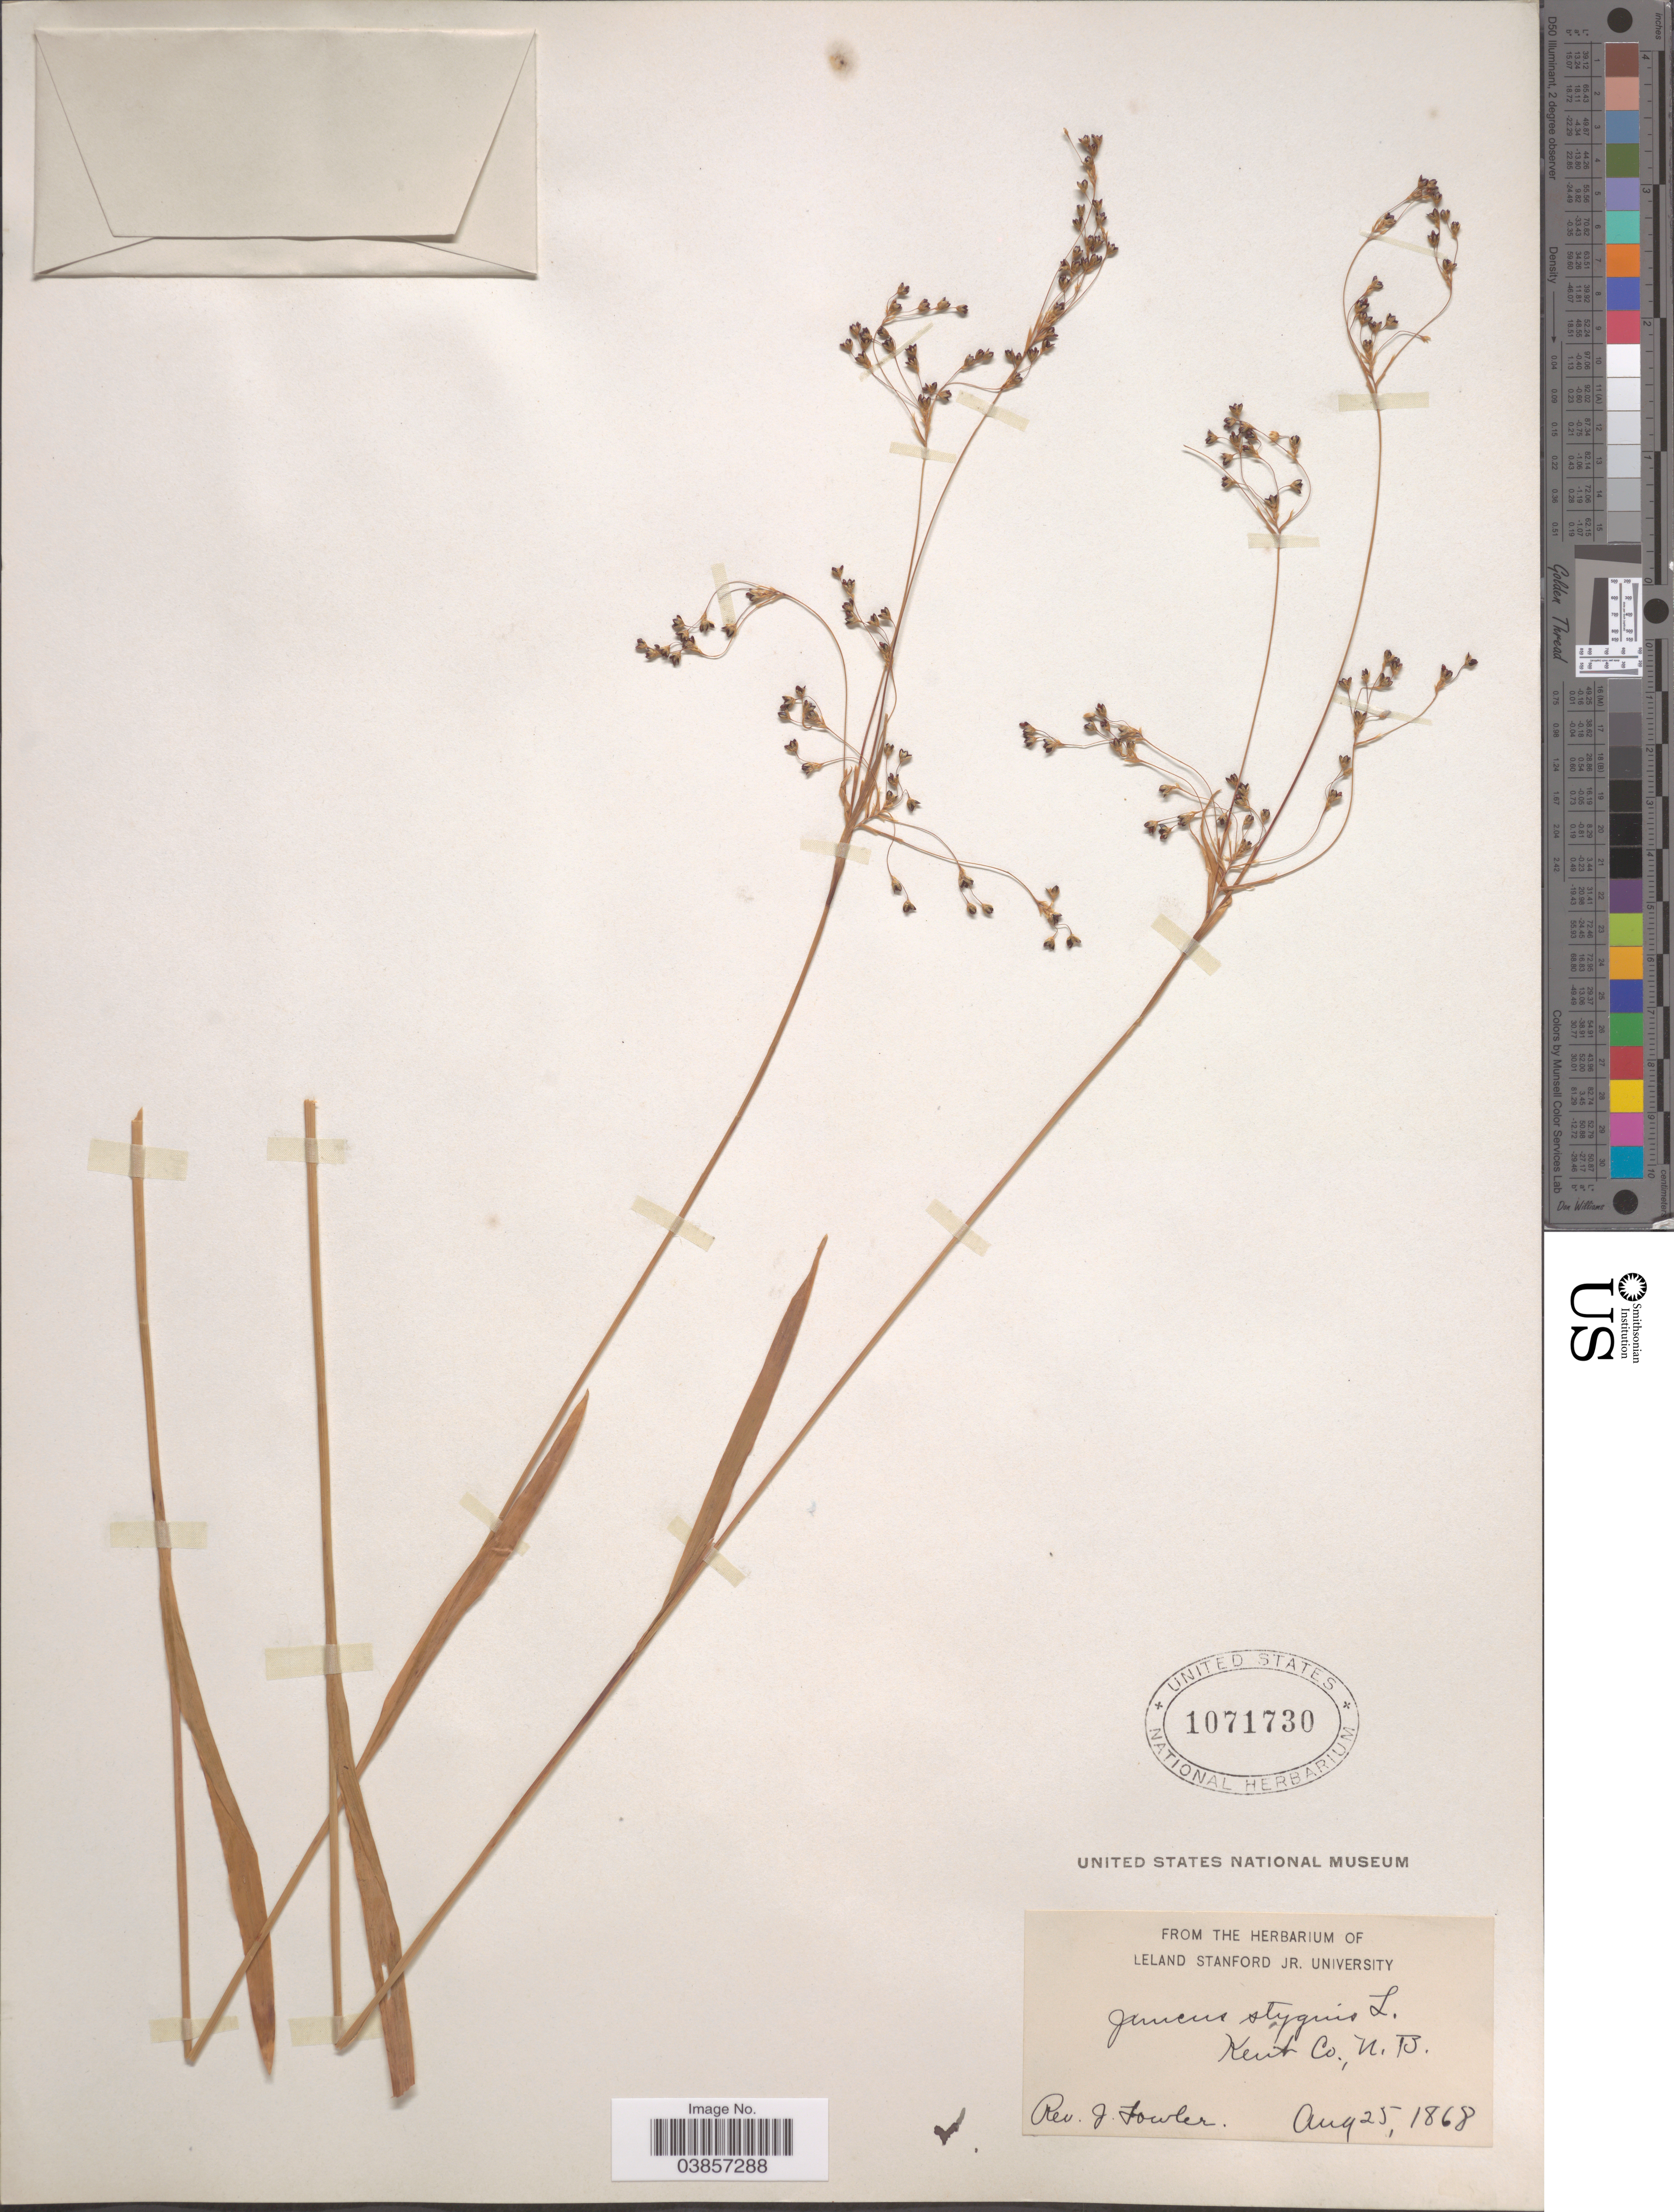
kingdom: Plantae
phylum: Tracheophyta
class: Liliopsida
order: Poales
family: Juncaceae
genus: Juncus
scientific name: Juncus stygius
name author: L.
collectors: J. Fowler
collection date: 1868-08-25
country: Canada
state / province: New Brunswick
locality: Kent Co.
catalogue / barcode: US 1071730